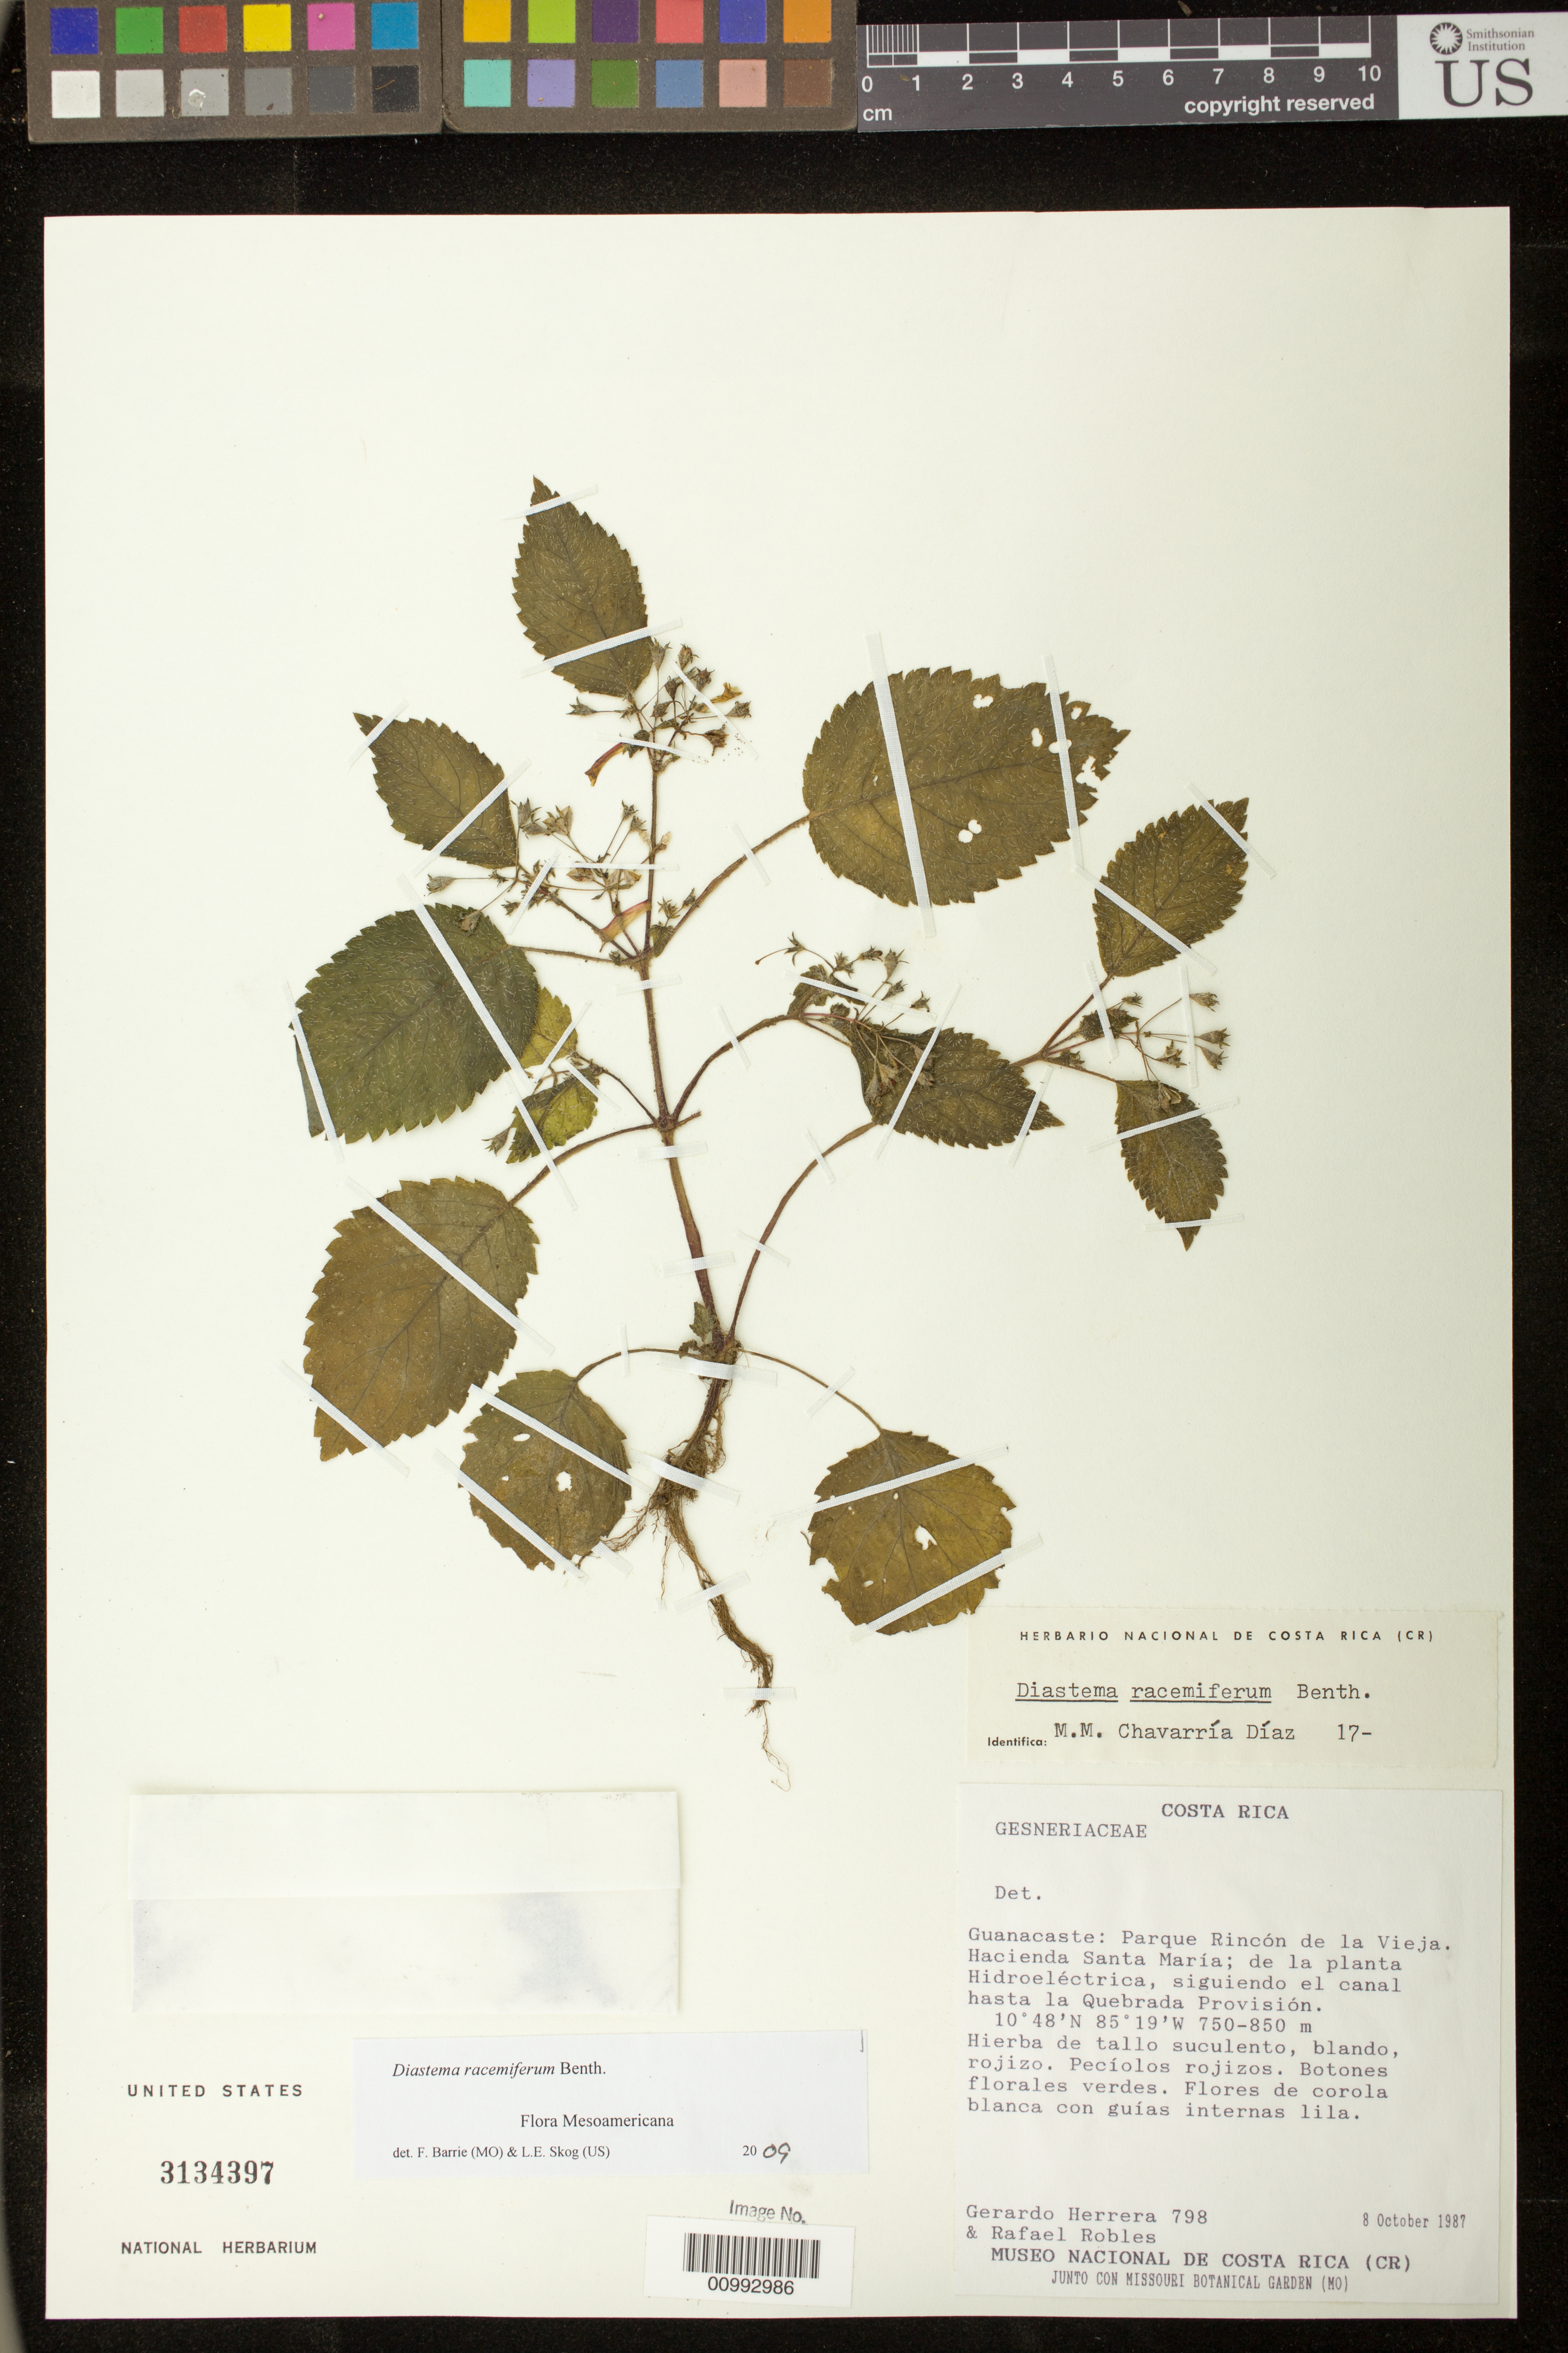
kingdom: Plantae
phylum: Tracheophyta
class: Magnoliopsida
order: Lamiales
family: Gesneriaceae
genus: Diastema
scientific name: Diastema racemiferum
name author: Benth.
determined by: Barrie, F. R.; Skog, Laurence E.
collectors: G. Herrera & R. Robles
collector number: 798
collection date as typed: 08 Oct 1987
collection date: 1987-10-08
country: Costa Rica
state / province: Guanacaste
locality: Guanacaste: Parque Rincón de la Vieja, Hacienda Santa Maria; de la planta Hidroelectrica, siguiendo el canal hasta la Quebrada Provision.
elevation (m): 750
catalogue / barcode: US 3134397